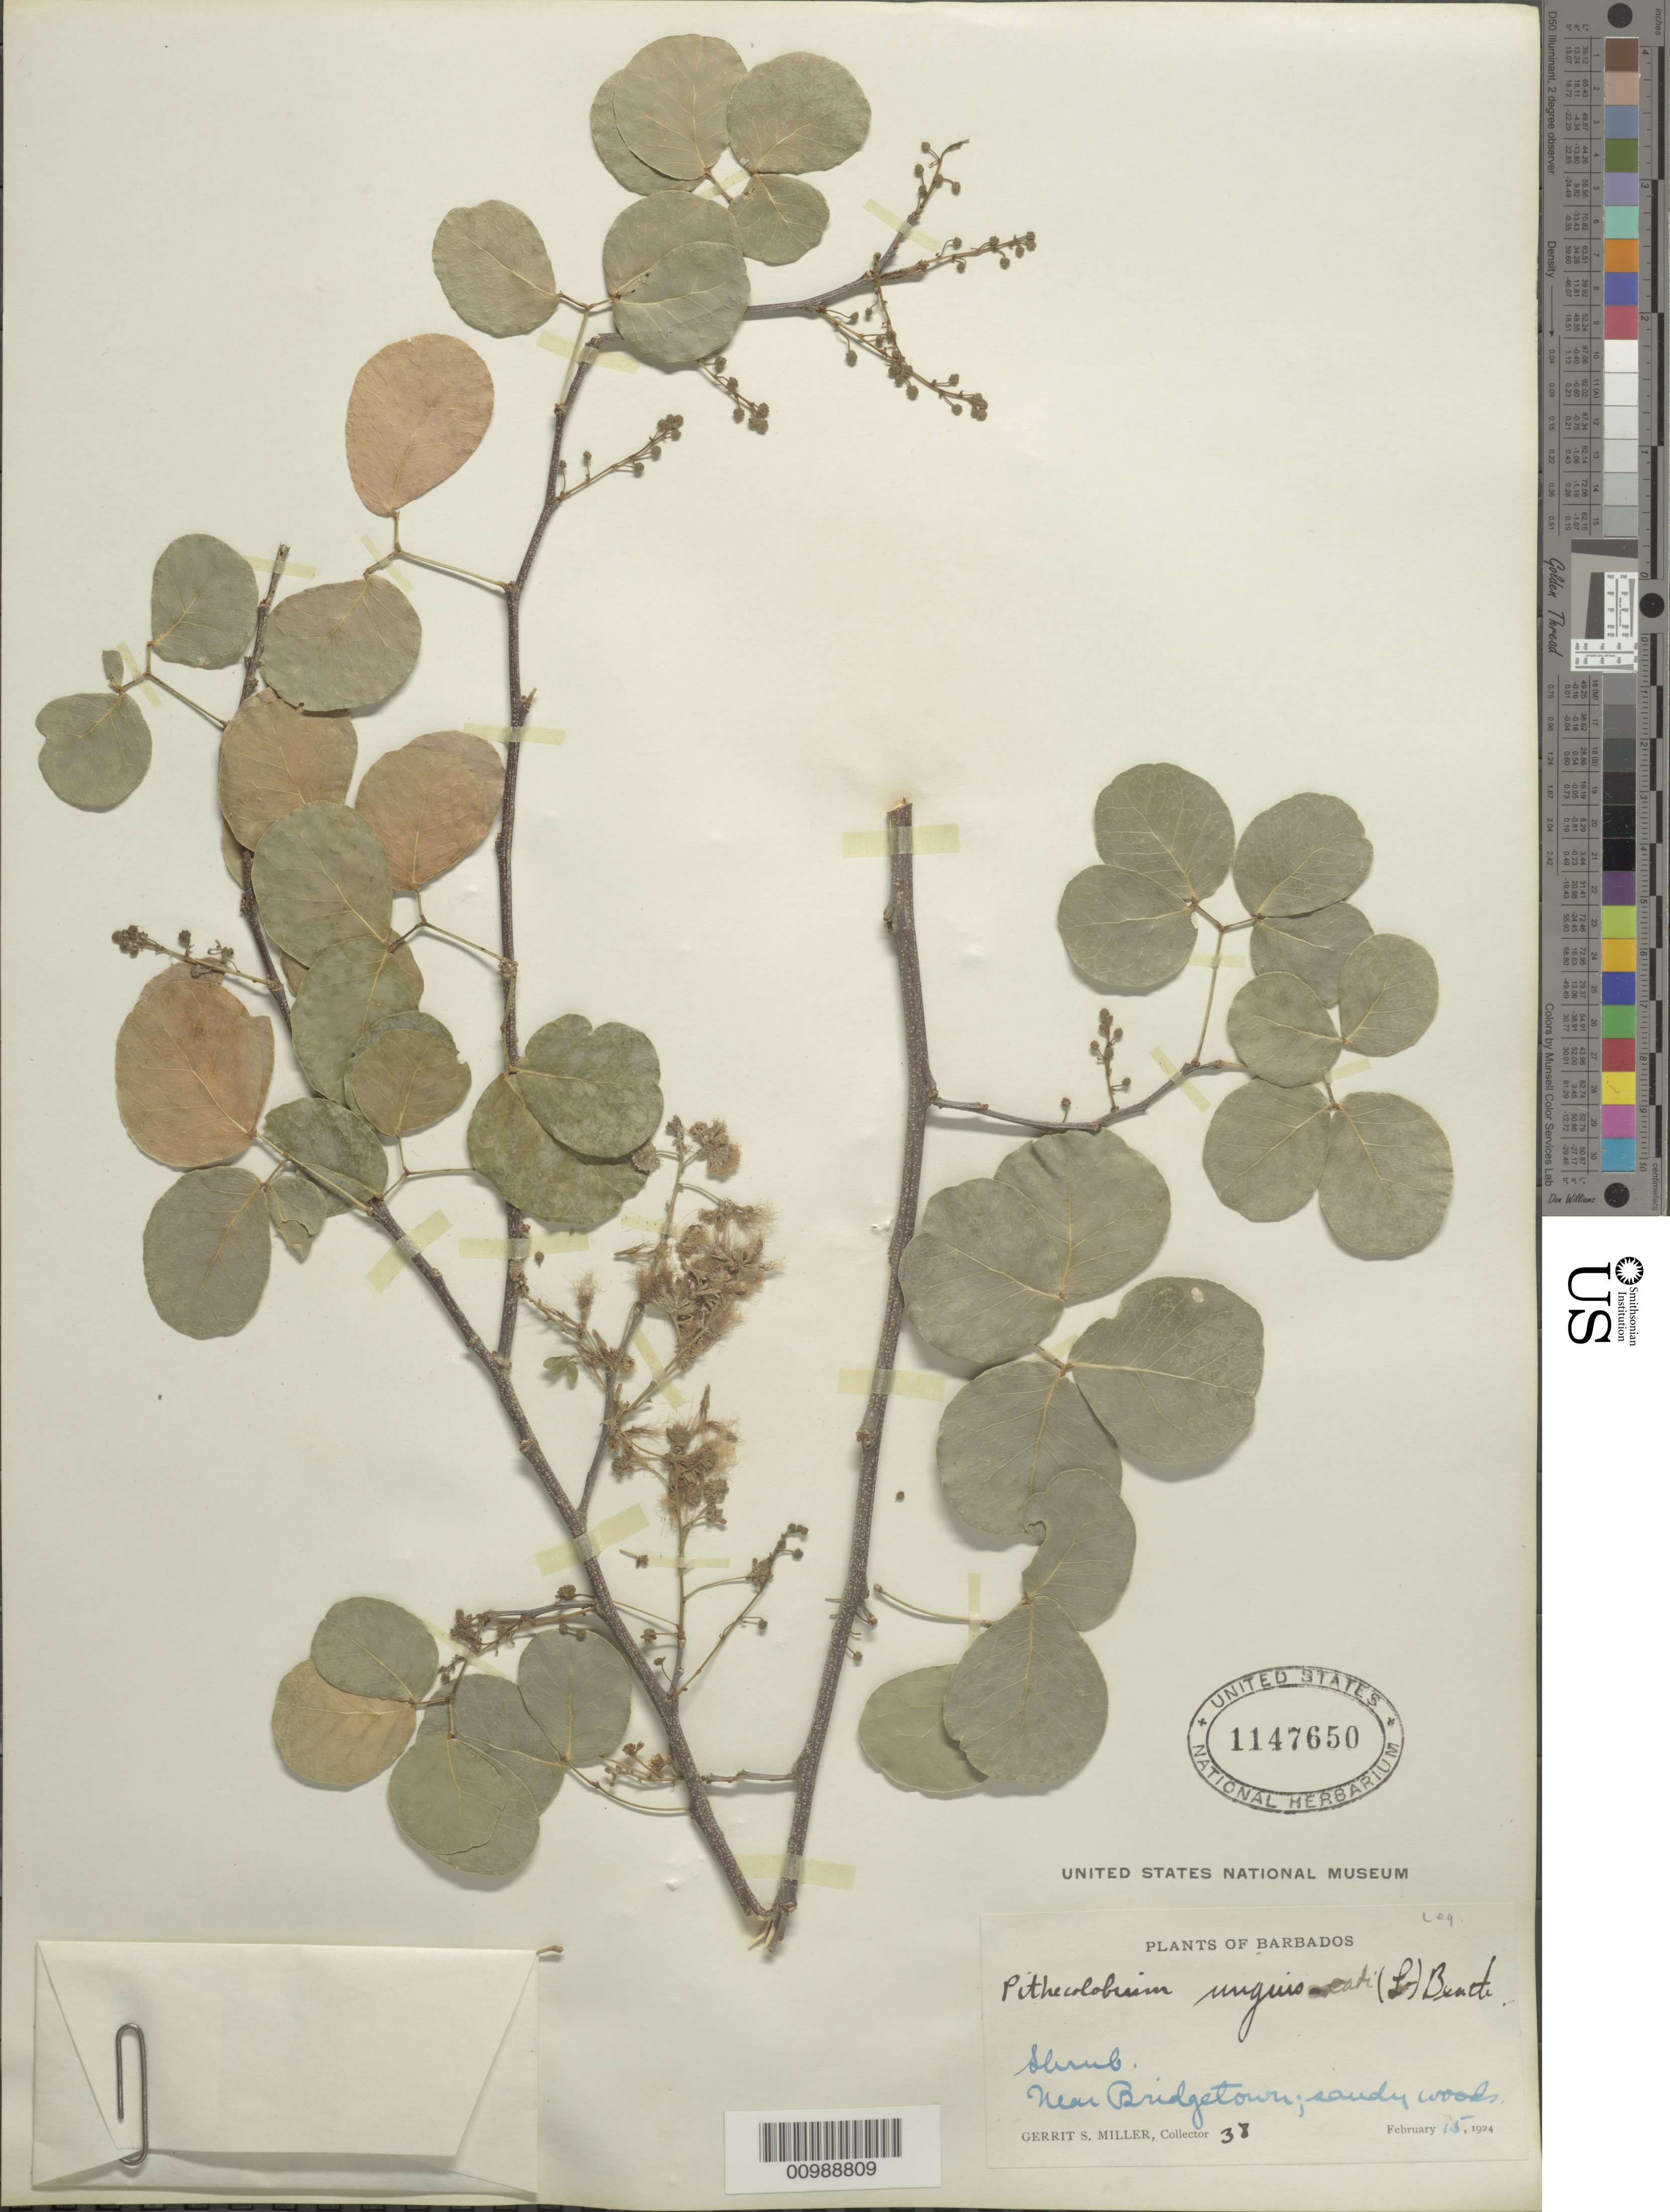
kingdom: Plantae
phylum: Tracheophyta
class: Magnoliopsida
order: Fabales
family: Fabaceae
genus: Pithecellobium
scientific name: Pithecellobium unguis-cati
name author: (L.) Benth.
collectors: G. S. Miller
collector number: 38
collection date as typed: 15 Feb 1924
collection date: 1924-02-15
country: Barbados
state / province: Saint Michael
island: Barbados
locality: Near Bridgetown, sandy woods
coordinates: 0 N, 0 E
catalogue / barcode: US 1147650